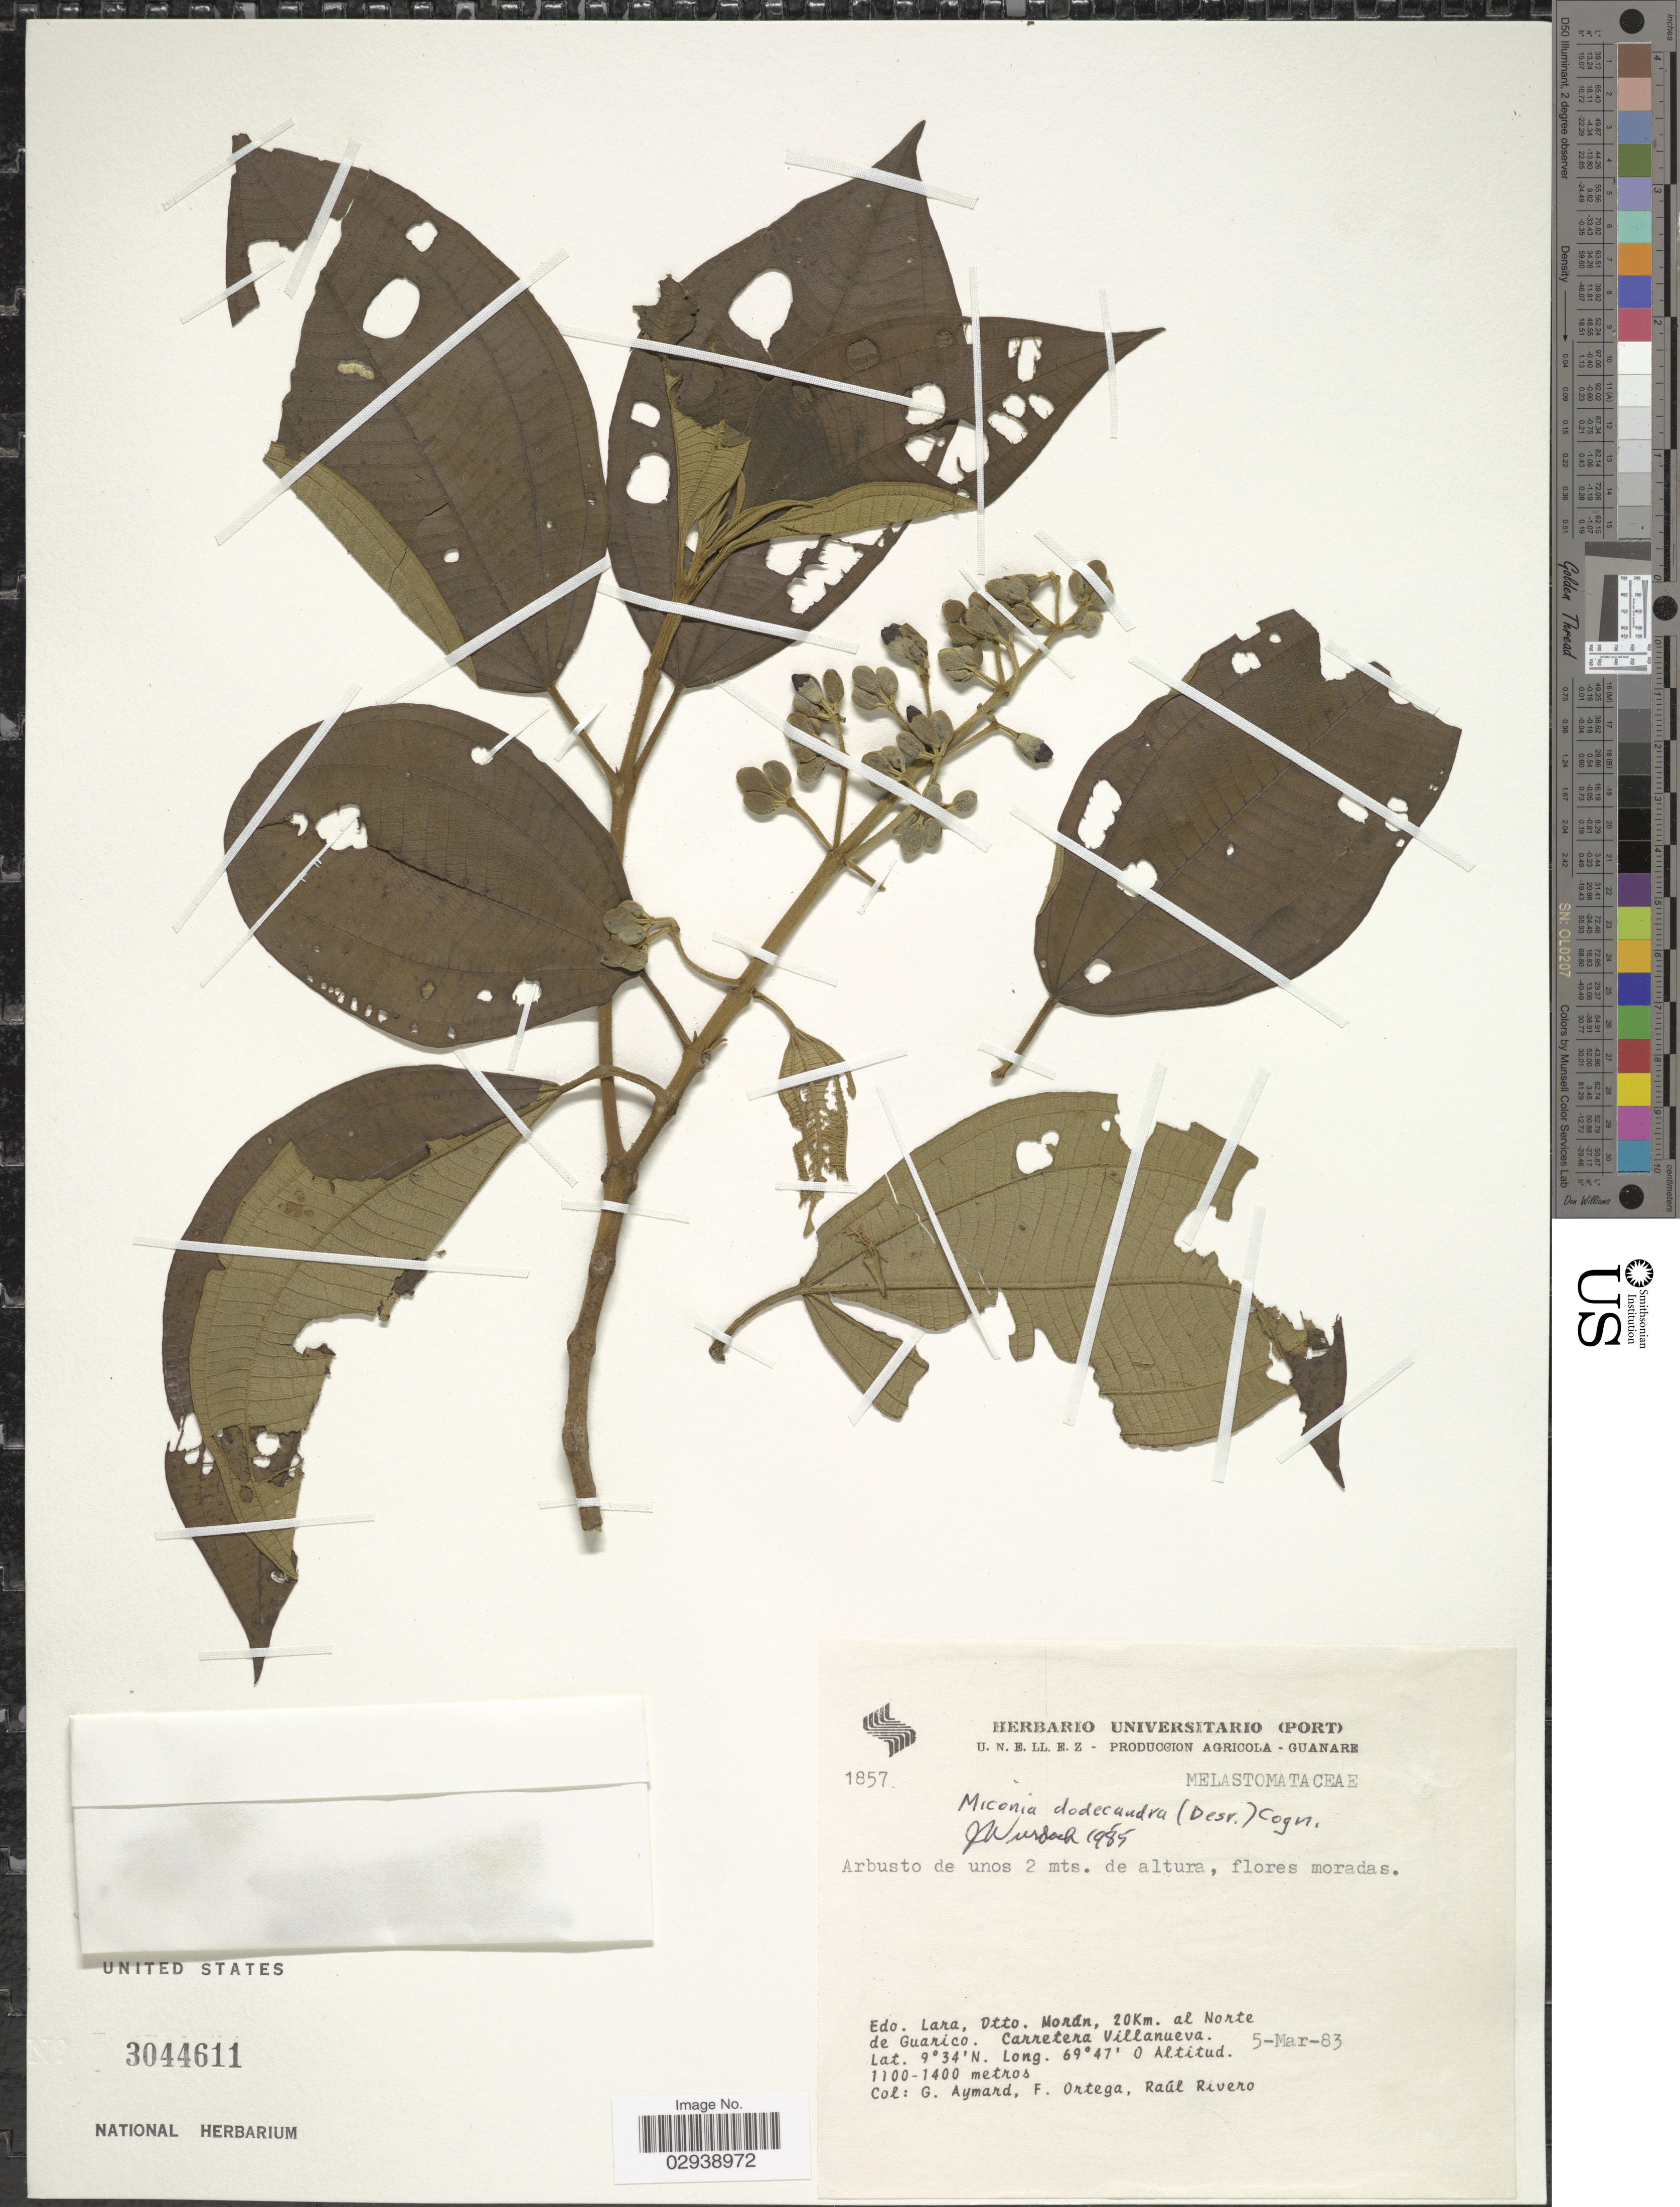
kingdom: Plantae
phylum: Tracheophyta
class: Magnoliopsida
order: Myrtales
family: Melastomataceae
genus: Miconia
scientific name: Miconia dodecandra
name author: Cogn.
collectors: G. A. Aymard, F. J. Ortega & R. Rivero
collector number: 1857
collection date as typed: Transcribed d/m/y: 5/3/83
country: Venezuela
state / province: Lara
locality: Dtto. Morán, 20Km. al Norte de Guarico. Carretera Villanueva.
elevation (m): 1100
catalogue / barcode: US 3044611